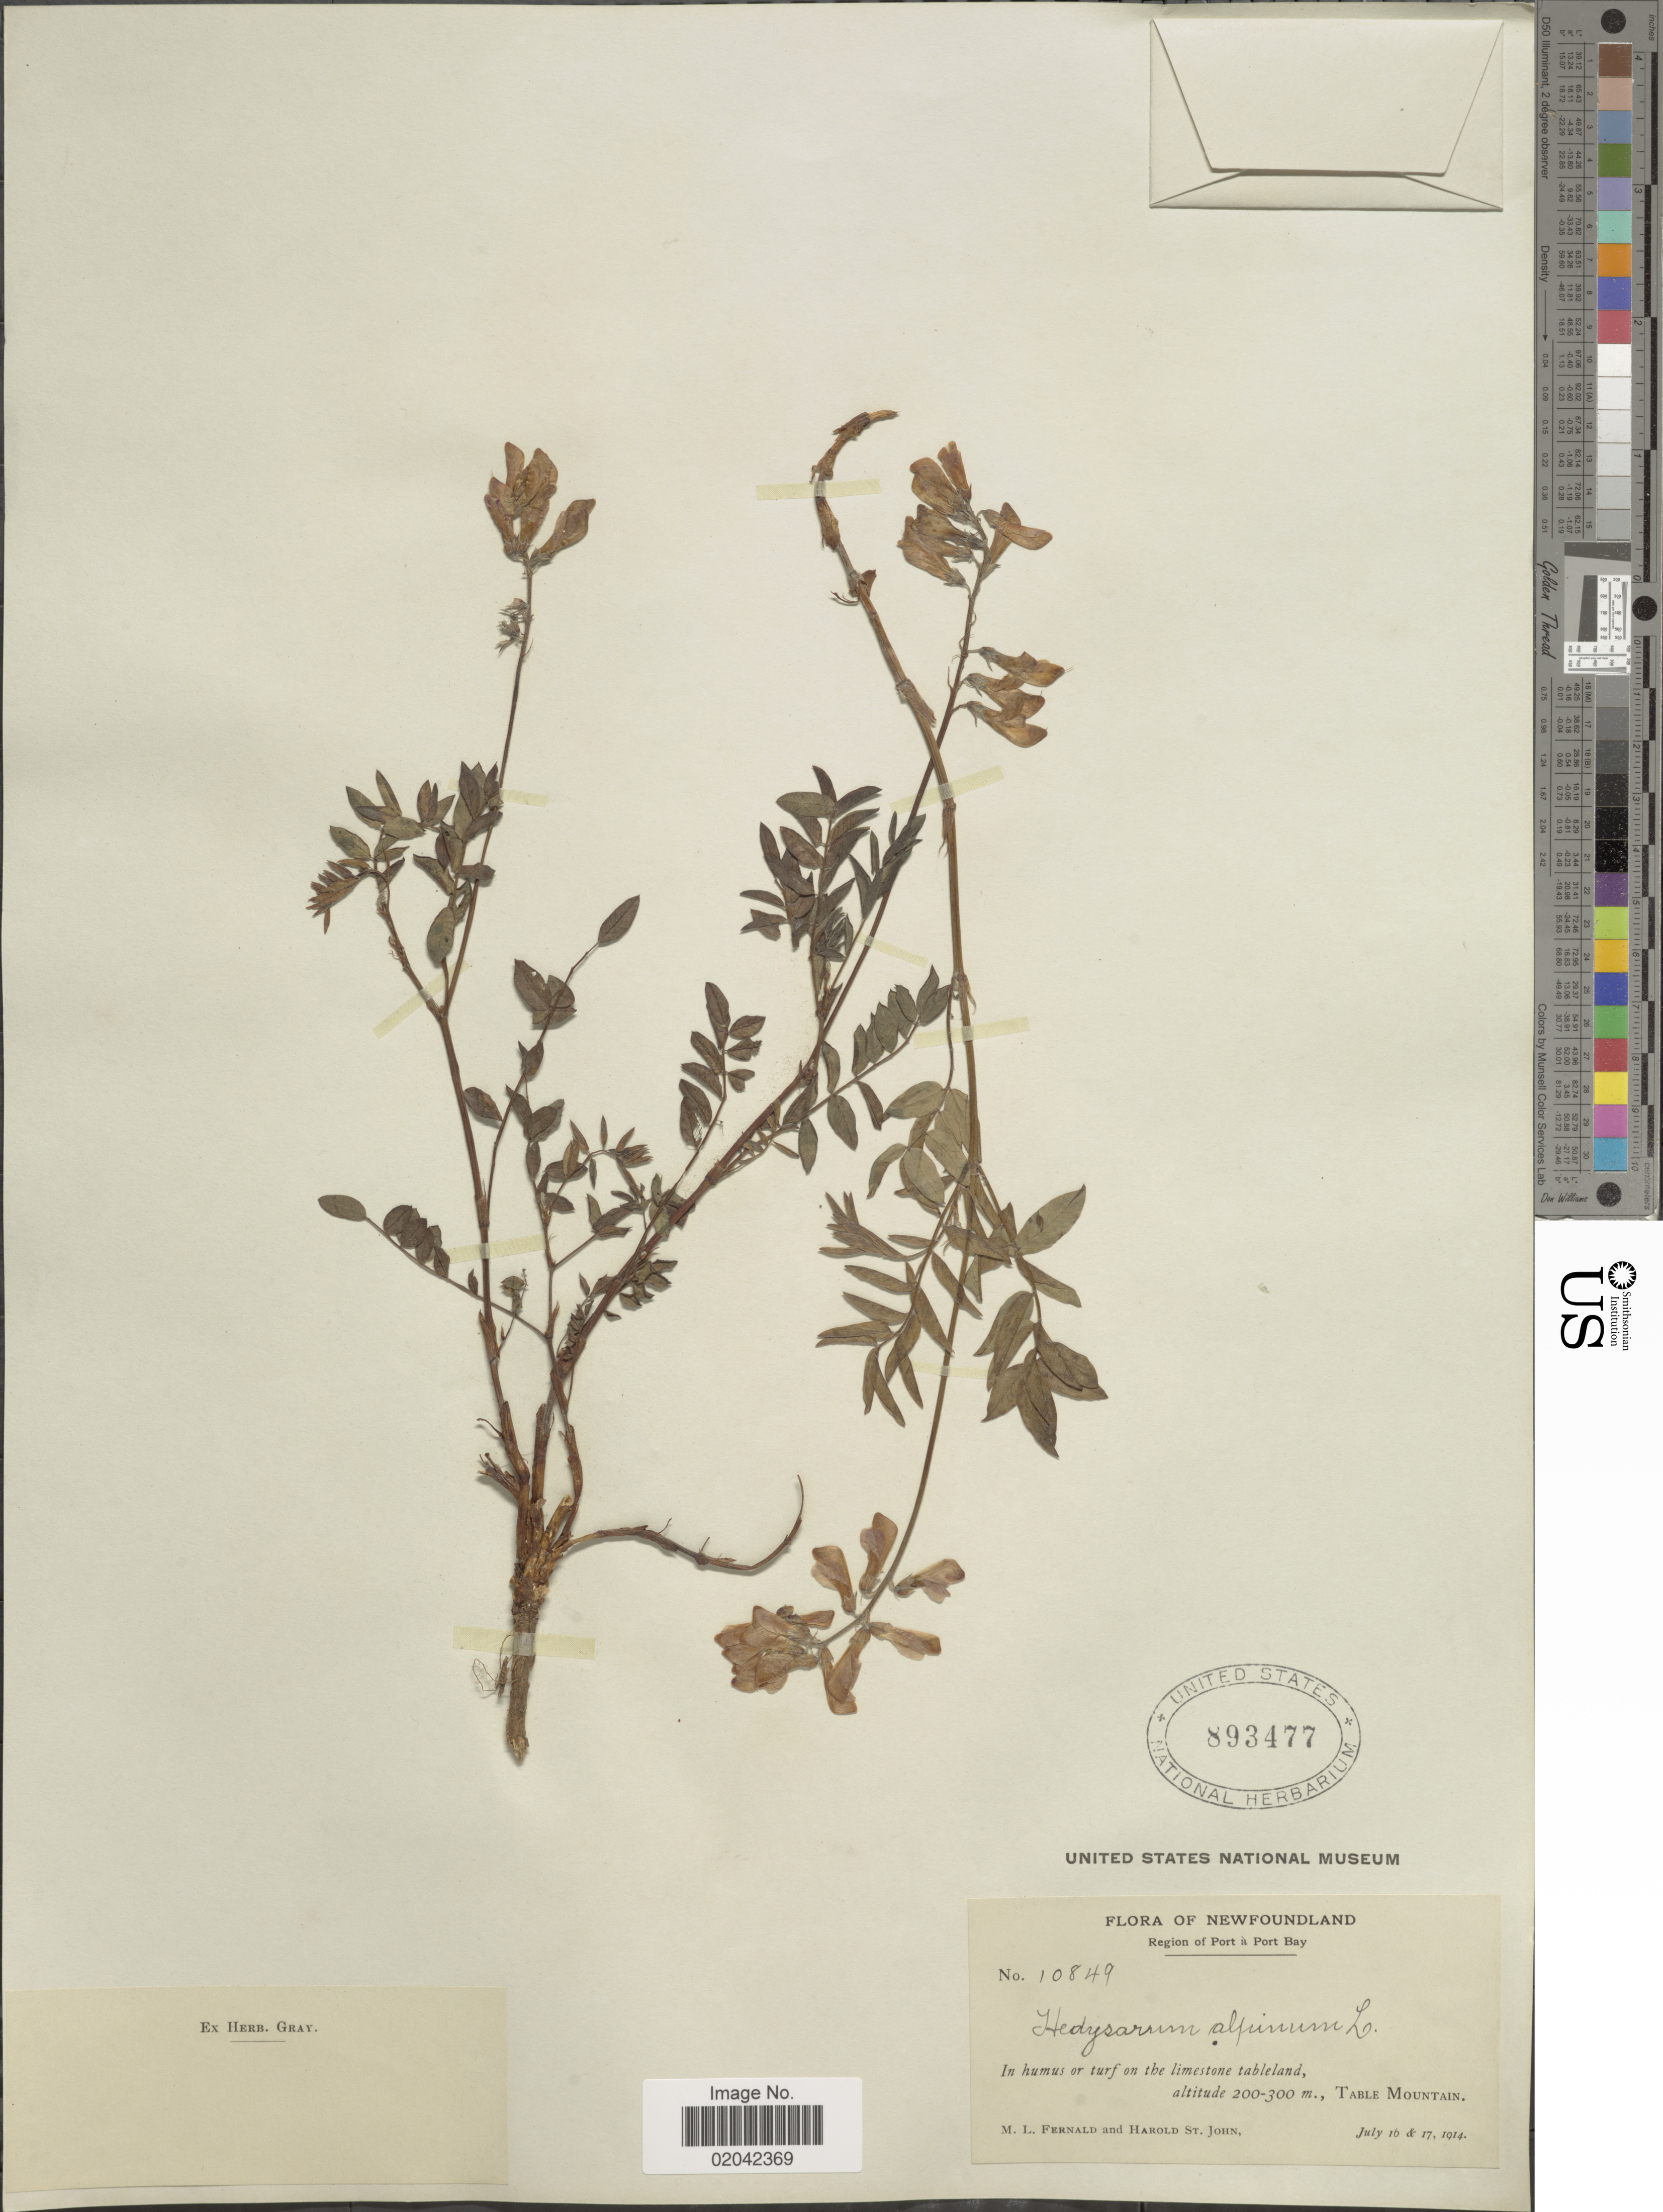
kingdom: Plantae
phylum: Tracheophyta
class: Magnoliopsida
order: Fabales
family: Fabaceae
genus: Hedysarum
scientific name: Hedysarum alpinum var. americanum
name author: Michx. ex Pursh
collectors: M. L. Fernald & H. St. John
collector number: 10849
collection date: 1914-07-16/1914-07-17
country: Canada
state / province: Newfoundland and Labrador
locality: Region of Port a Port Bay, Table Mountain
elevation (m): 200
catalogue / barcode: US 893477